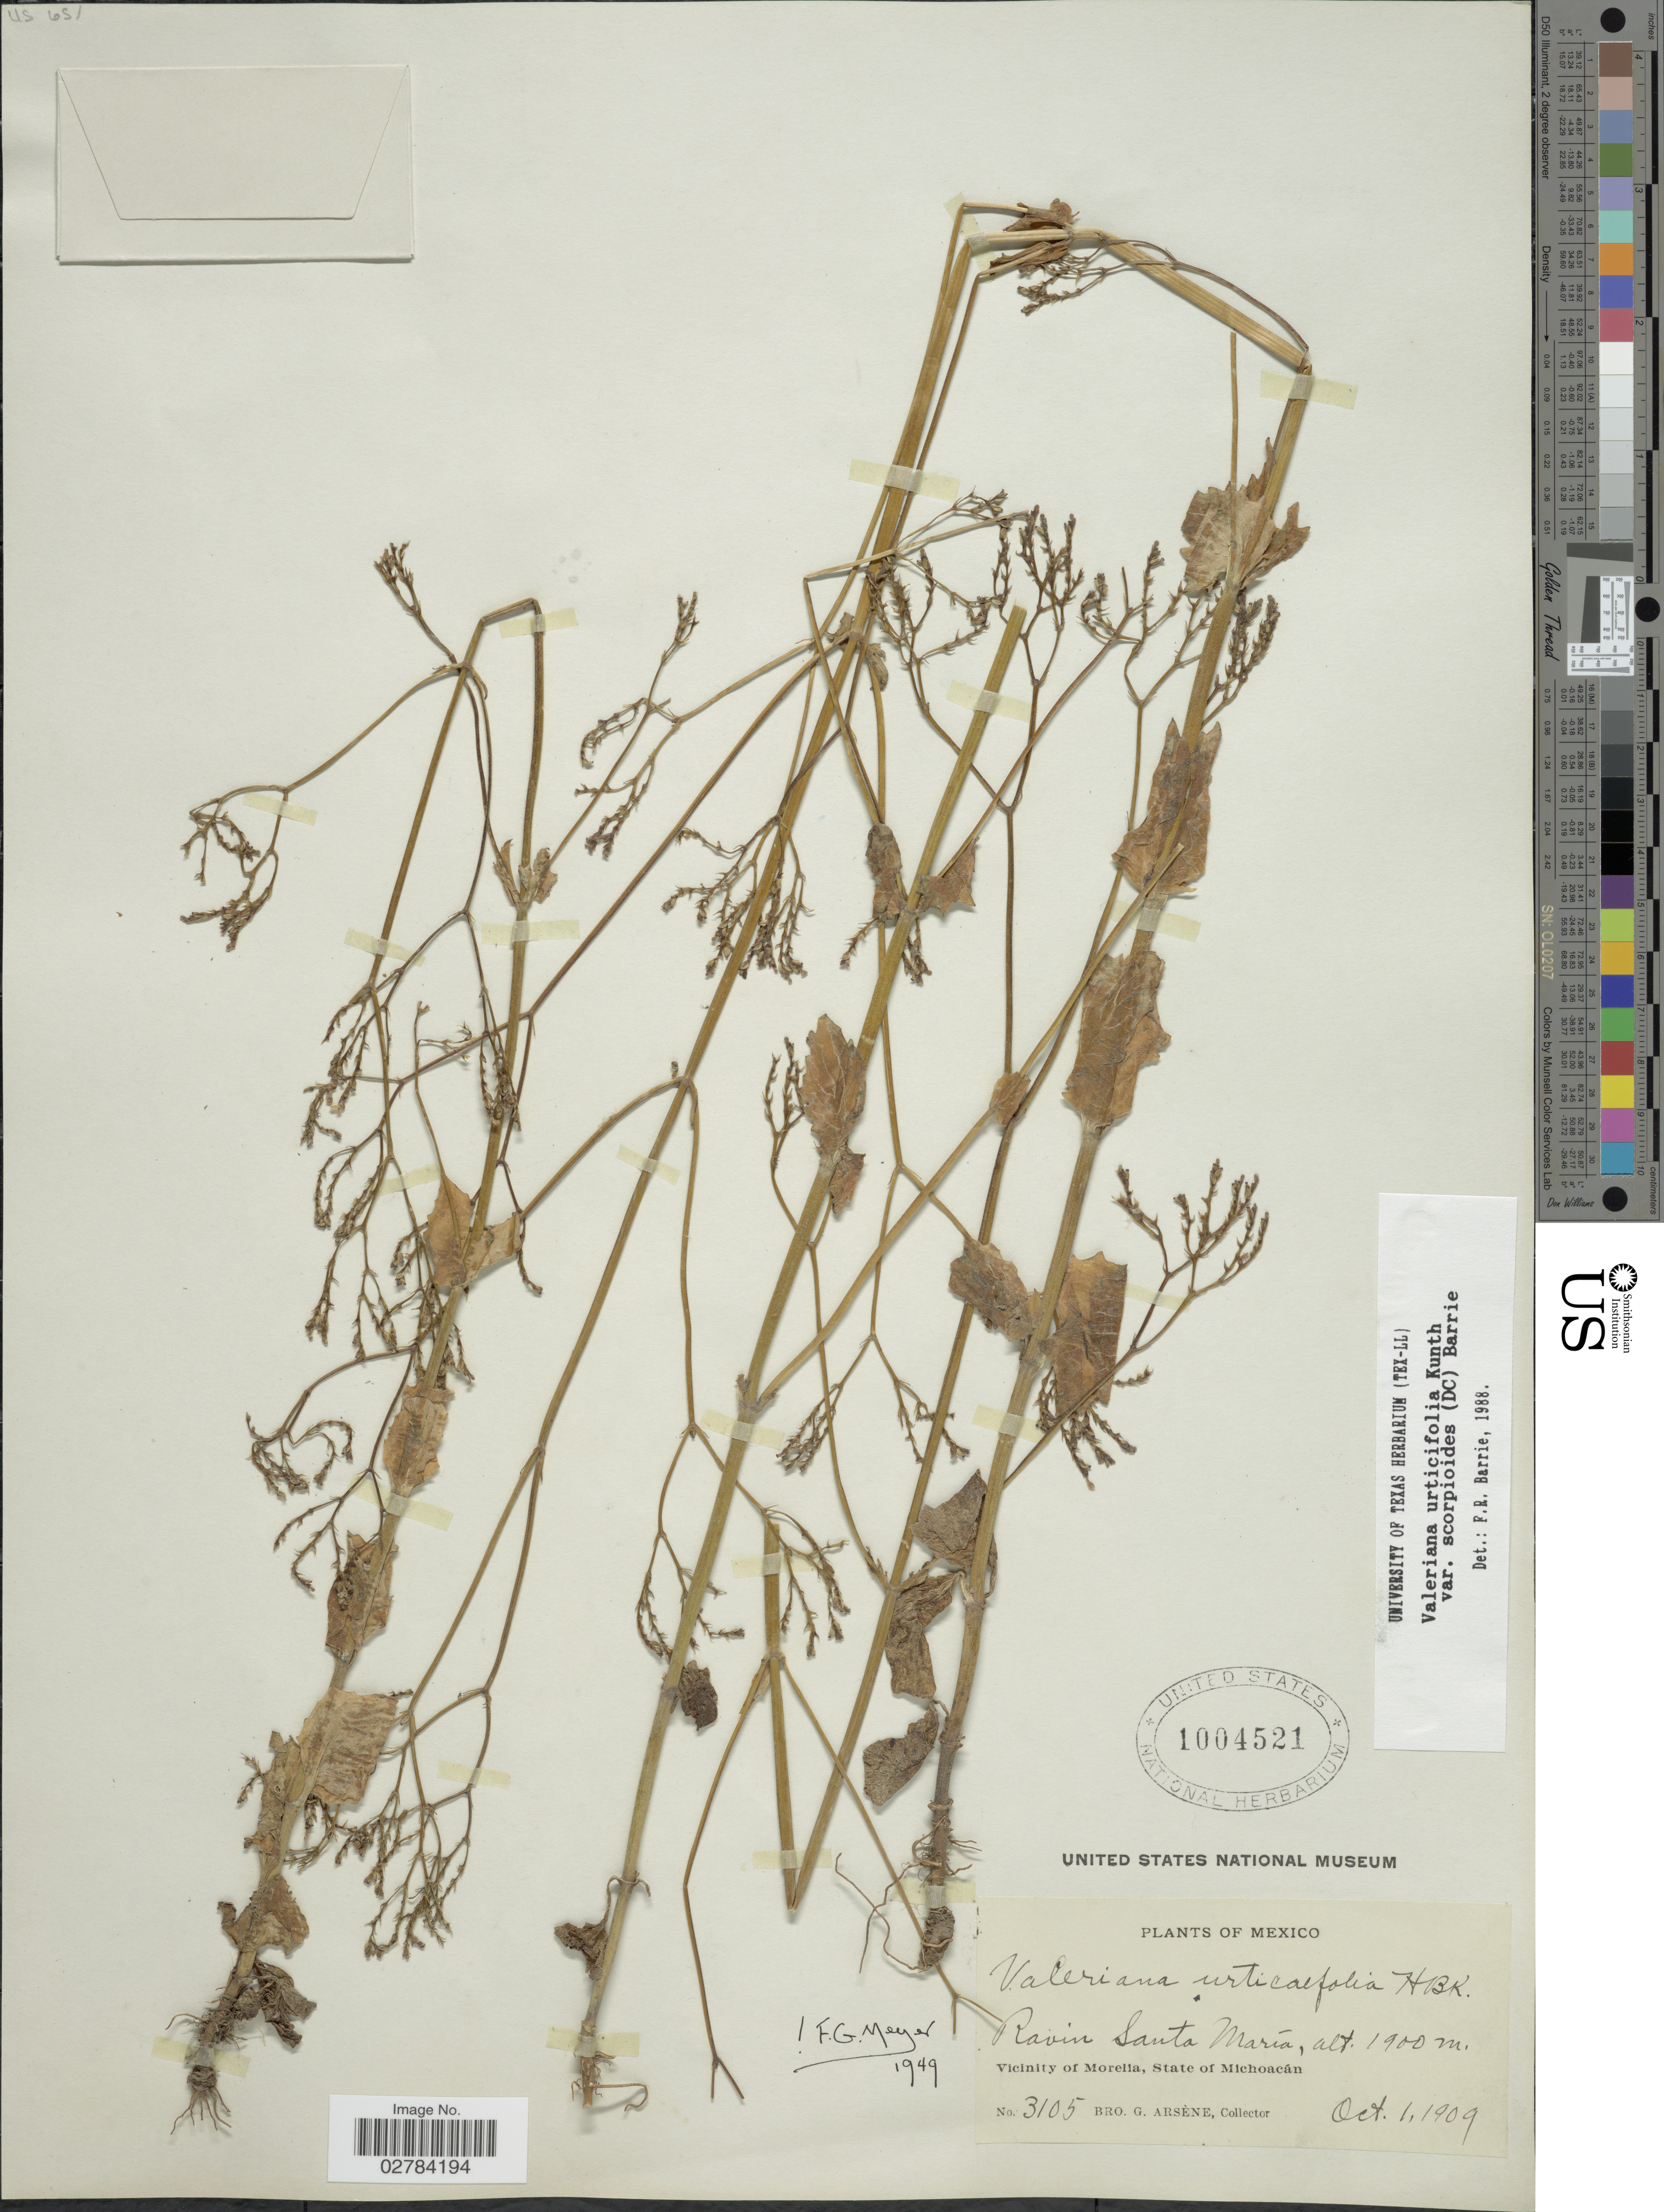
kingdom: Plantae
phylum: Tracheophyta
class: Magnoliopsida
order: Dipsacales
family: Caprifoliaceae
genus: Valeriana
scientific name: Valeriana urticifolia var. scorpioides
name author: (DC.) Barrie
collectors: Bro. G. Arsène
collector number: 3105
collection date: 1909-10-01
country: Mexico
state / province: Michoacán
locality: Ravin Santa María, Vicinity of Morelia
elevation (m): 1900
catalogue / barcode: US 1004521